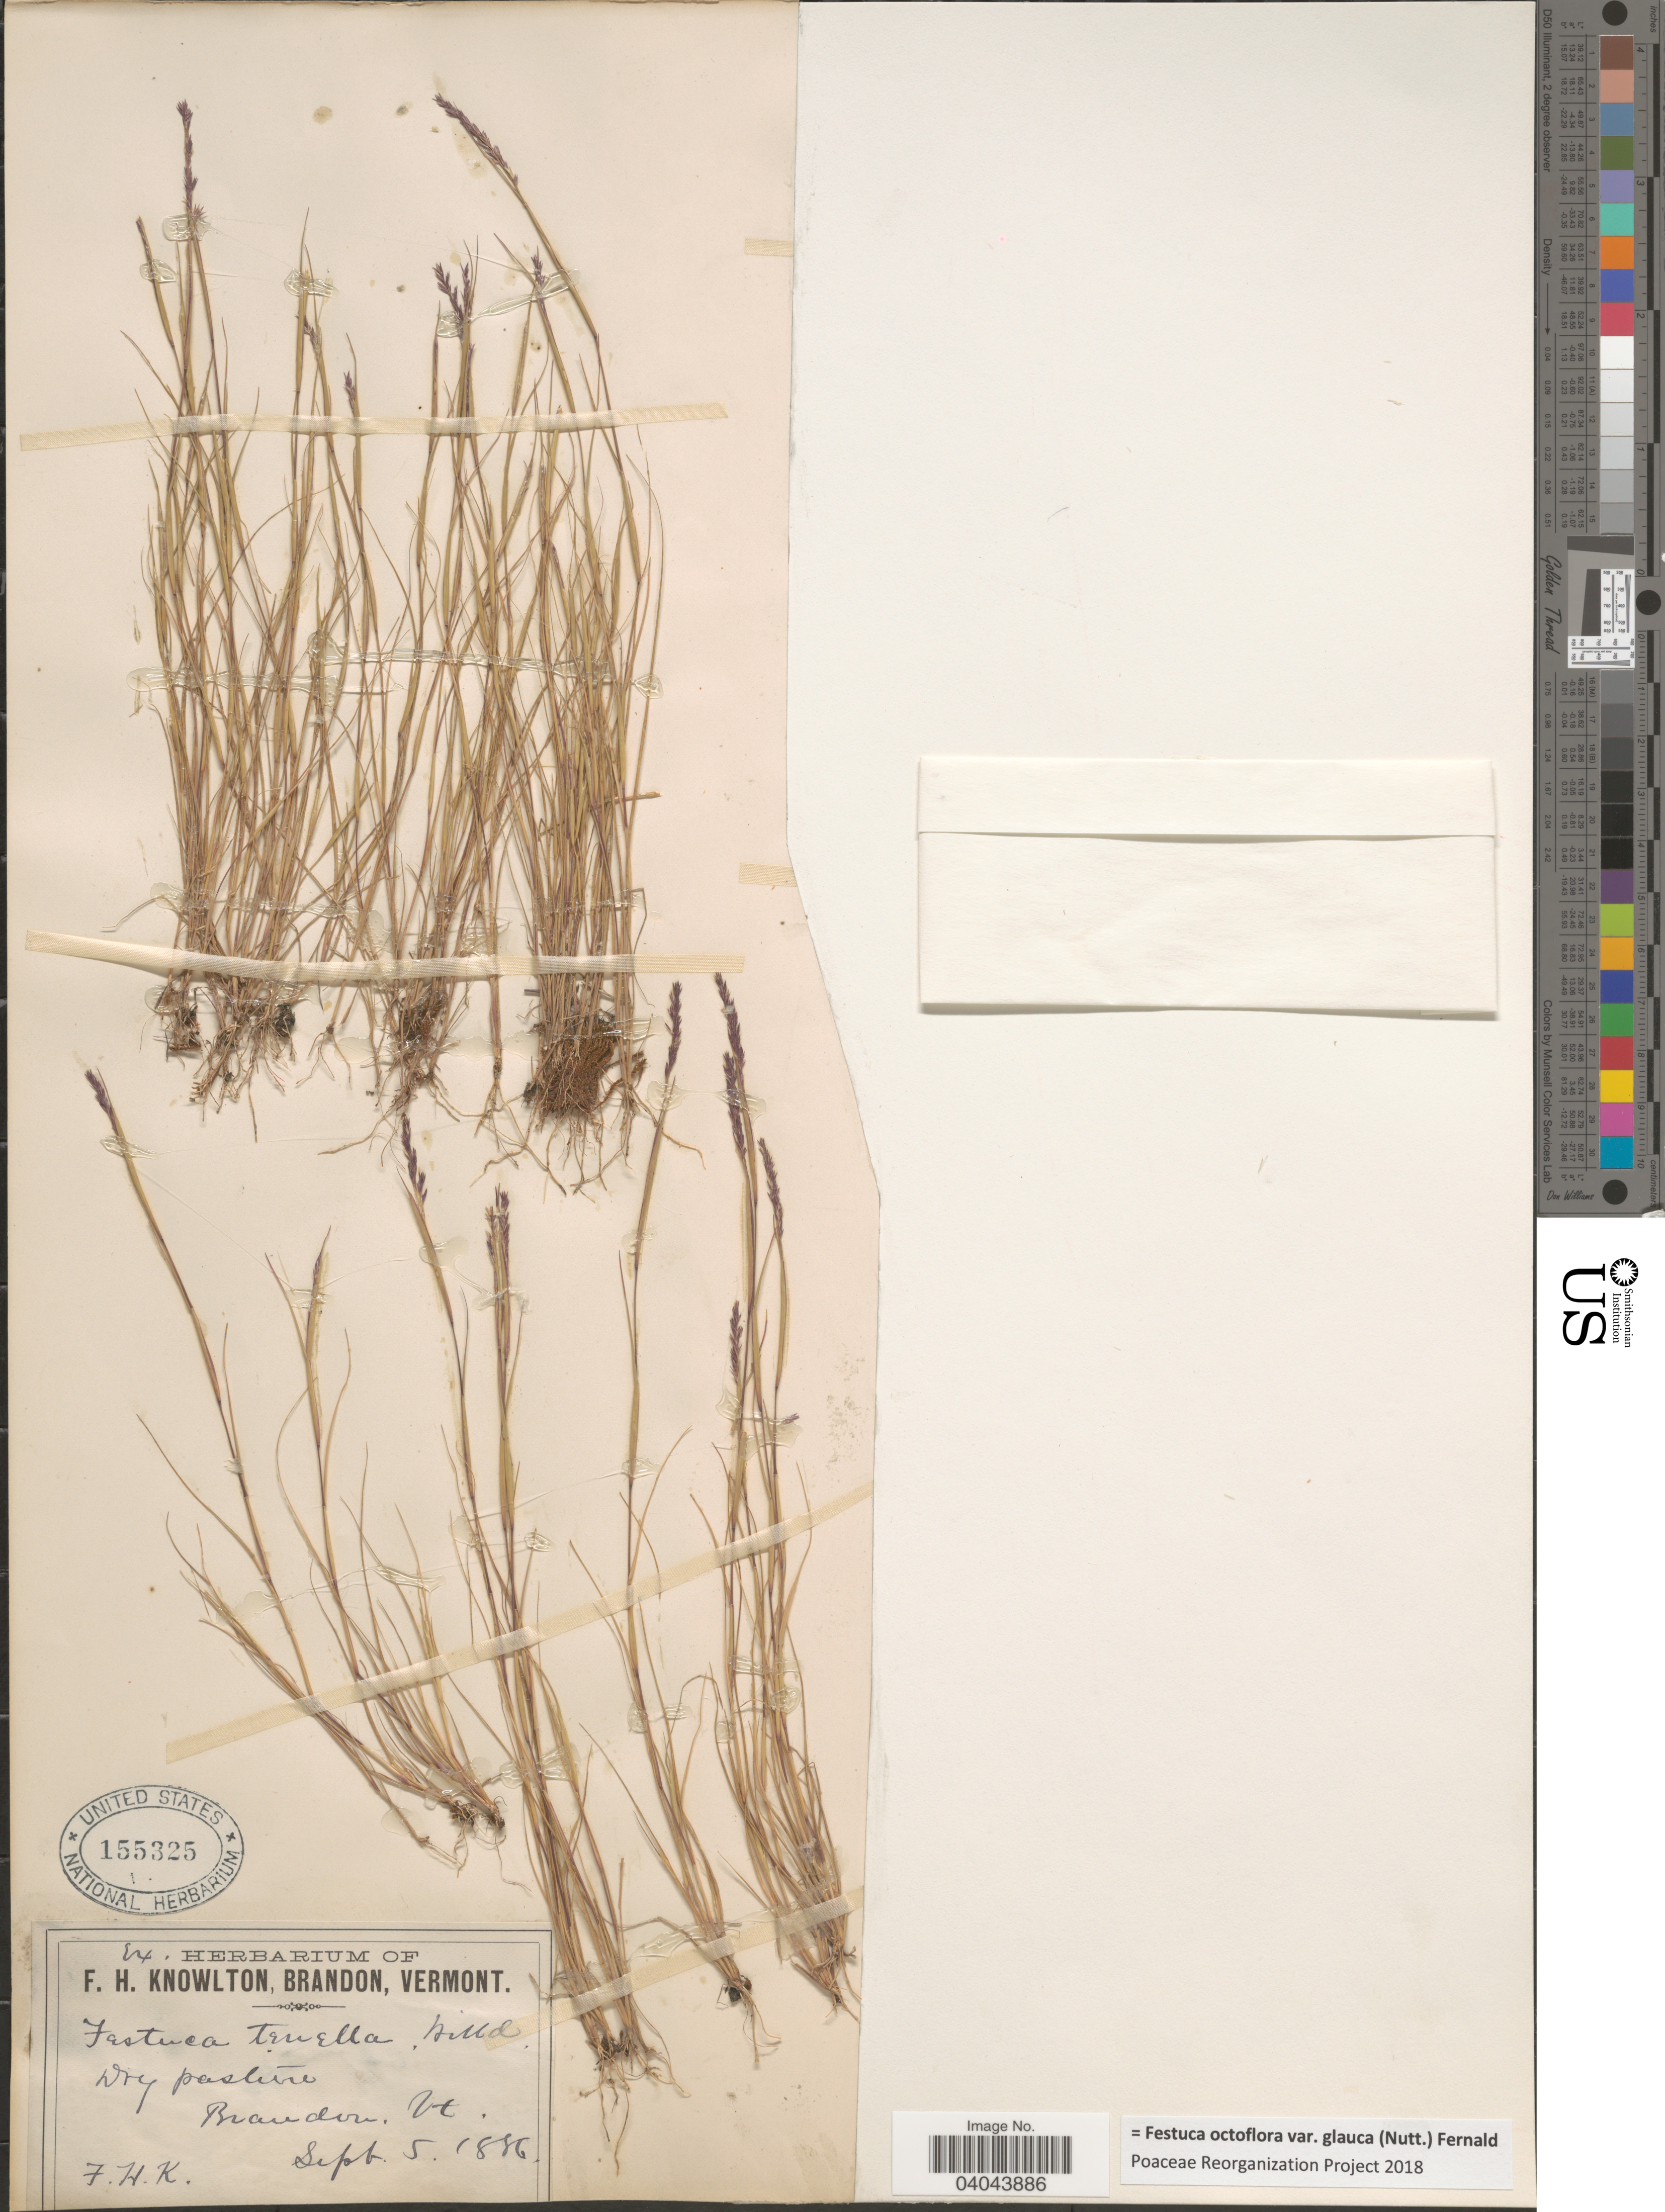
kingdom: Plantae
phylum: Tracheophyta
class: Liliopsida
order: Poales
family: Poaceae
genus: Festuca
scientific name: Festuca octoflora var. glauca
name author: (Nutt.) Fernald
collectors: F. H. Knowlton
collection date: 1886-09-05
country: United States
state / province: Vermont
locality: Brandon.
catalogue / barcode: US 155325